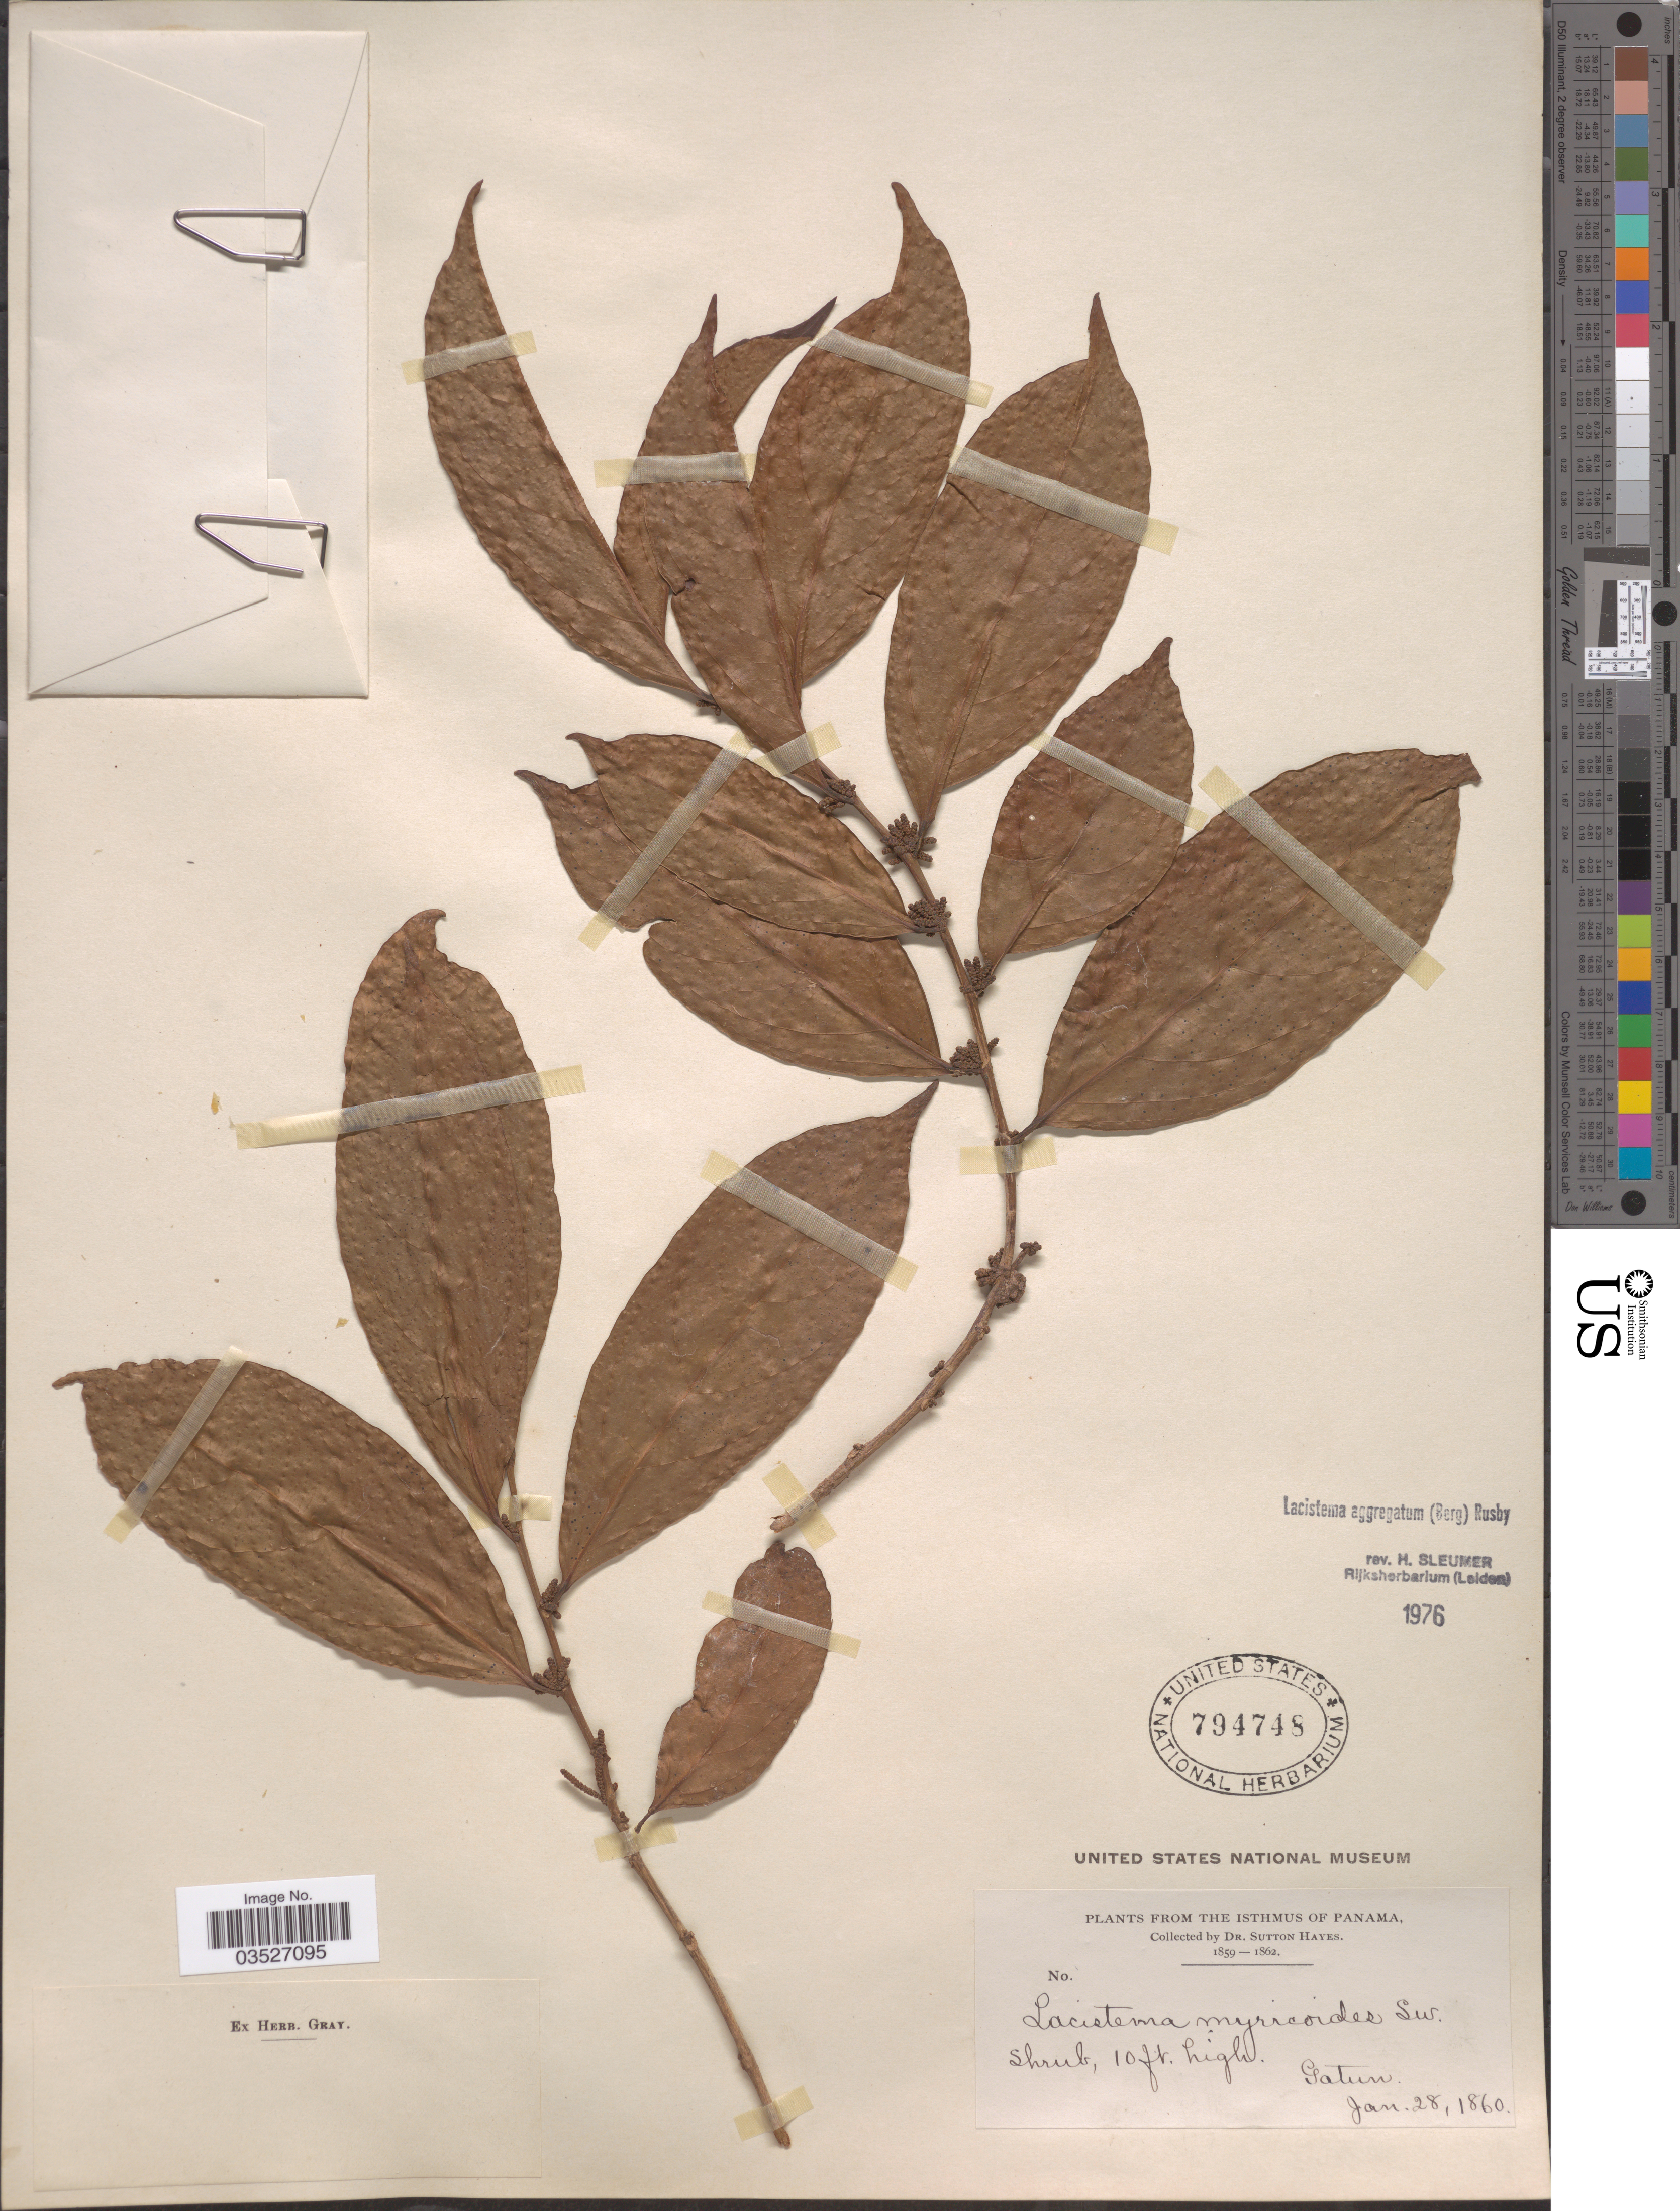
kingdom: Plantae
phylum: Tracheophyta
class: Magnoliopsida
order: Malpighiales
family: Lacistemataceae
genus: Lacistema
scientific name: Lacistema aggregatum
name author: (P.J. Bergius) Rusby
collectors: S. Hayes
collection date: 1860-01-28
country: Panama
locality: The Isthmus of Panama. Gatun.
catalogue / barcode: US 794748